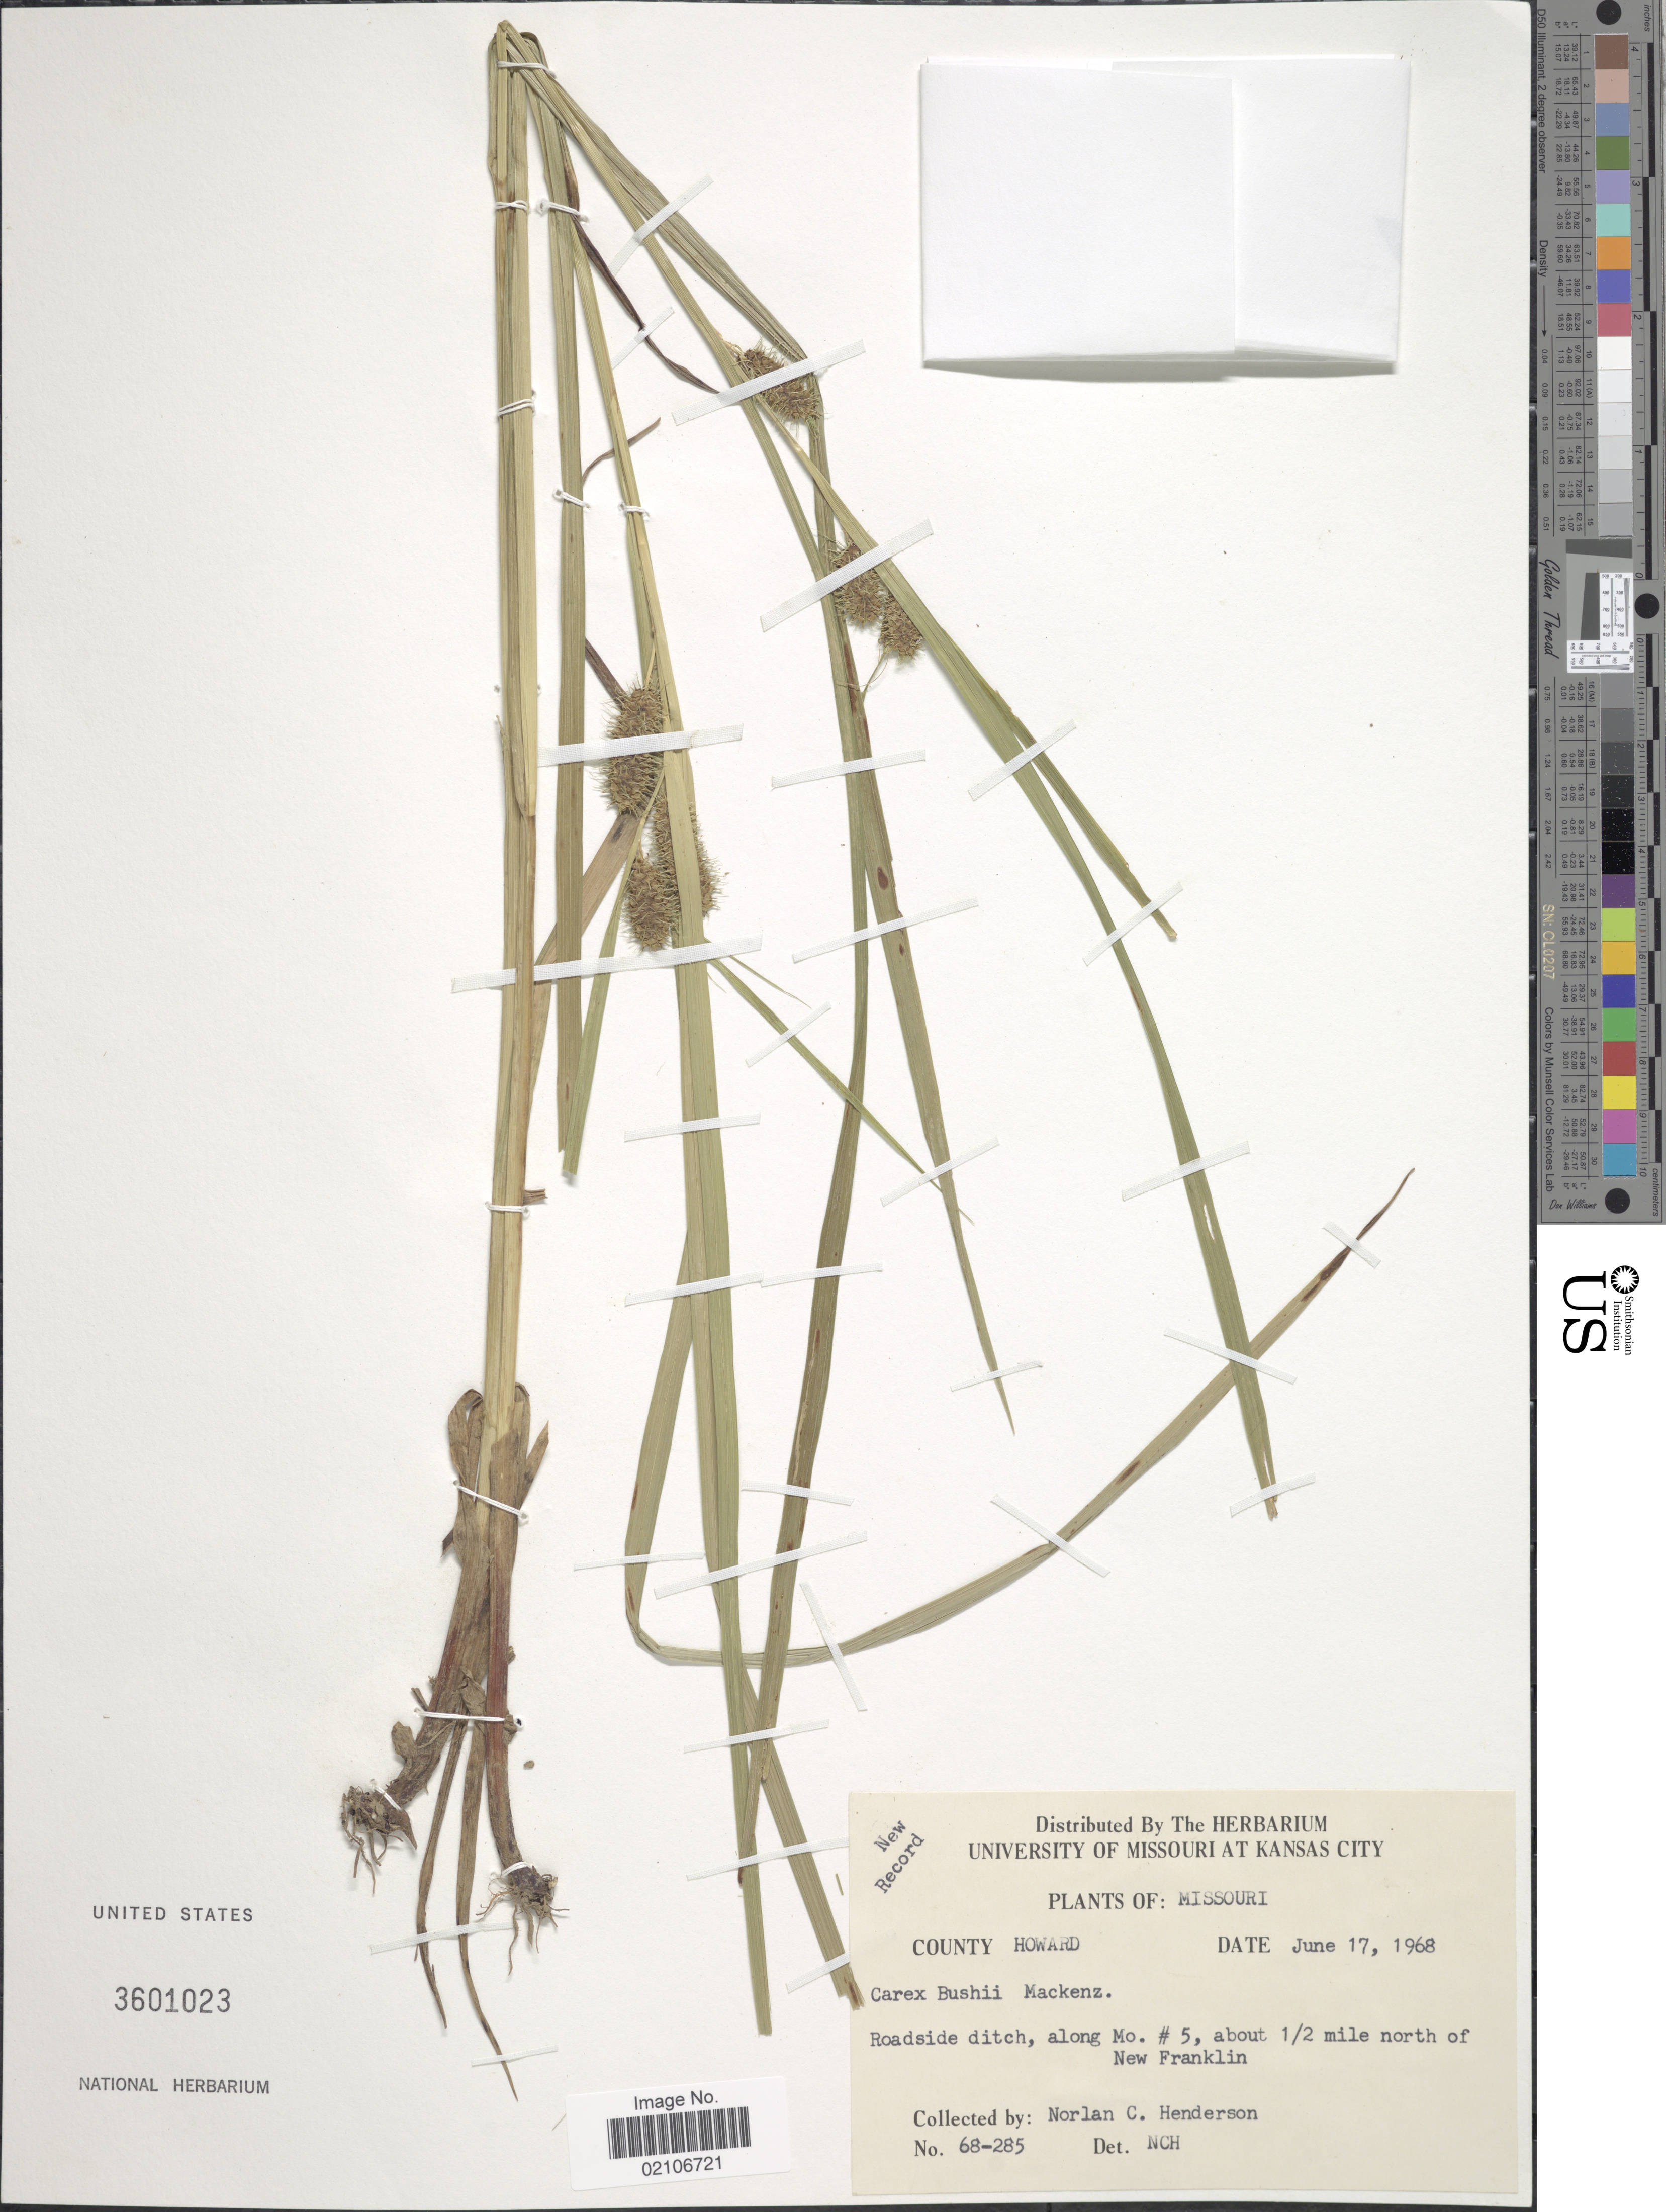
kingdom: Plantae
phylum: Tracheophyta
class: Liliopsida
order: Poales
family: Cyperaceae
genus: Carex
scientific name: Carex bushii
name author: Mack.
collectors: N. C. Henderson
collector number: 68-285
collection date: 1968-06-17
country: United States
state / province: Missouri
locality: County Howard, Roadside ditch, along MO. # 5, about ½ mile north of New Franklin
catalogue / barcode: US 3601023